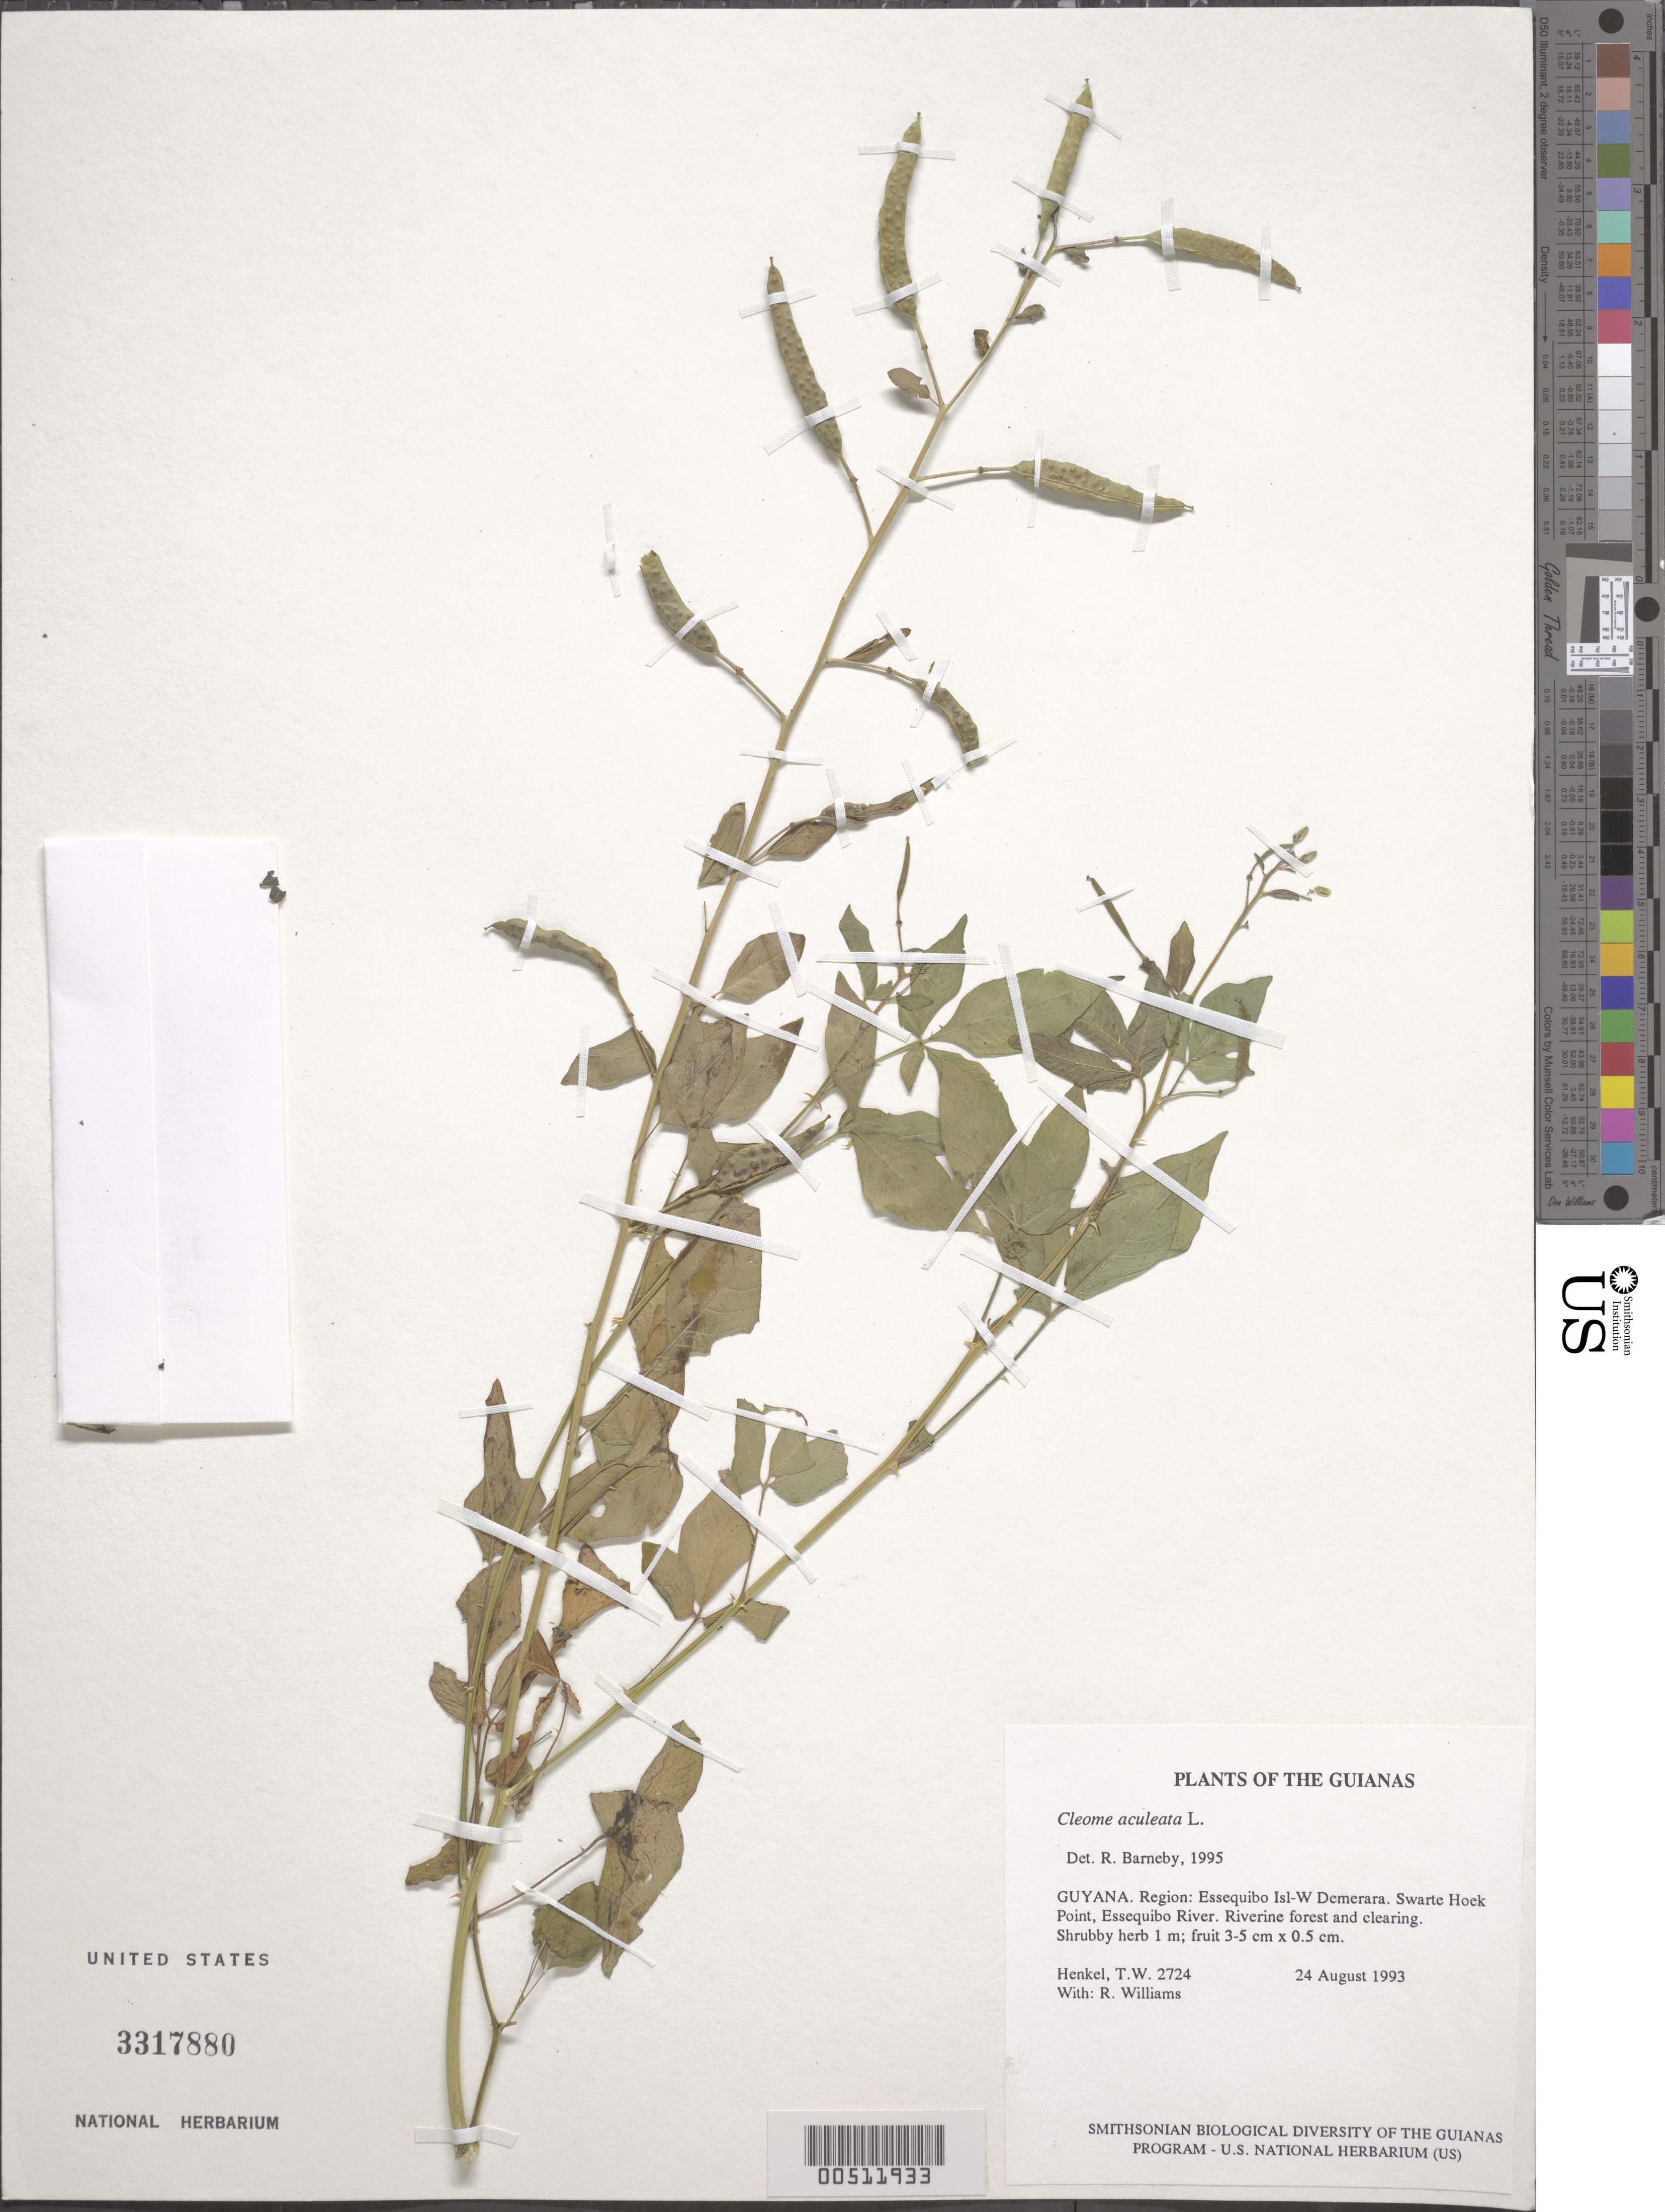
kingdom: Plantae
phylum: Tracheophyta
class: Magnoliopsida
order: Brassicales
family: Cleomaceae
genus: Tarenaya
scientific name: Tarenaya parviflora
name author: (Kunth) Iltis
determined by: Strong, Mark T., (BOT), Smithsonian Institution - National Museum of Natural History (UNITED STATES)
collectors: T. Henkel & R. Williams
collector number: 2724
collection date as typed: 24 August 1993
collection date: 1993-08-24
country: Guyana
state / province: Essequibo Isl-W. Demerara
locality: Swarte Hoek Point, Essequibo River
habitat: Riverine forest and clearing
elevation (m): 8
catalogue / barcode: US 3317880